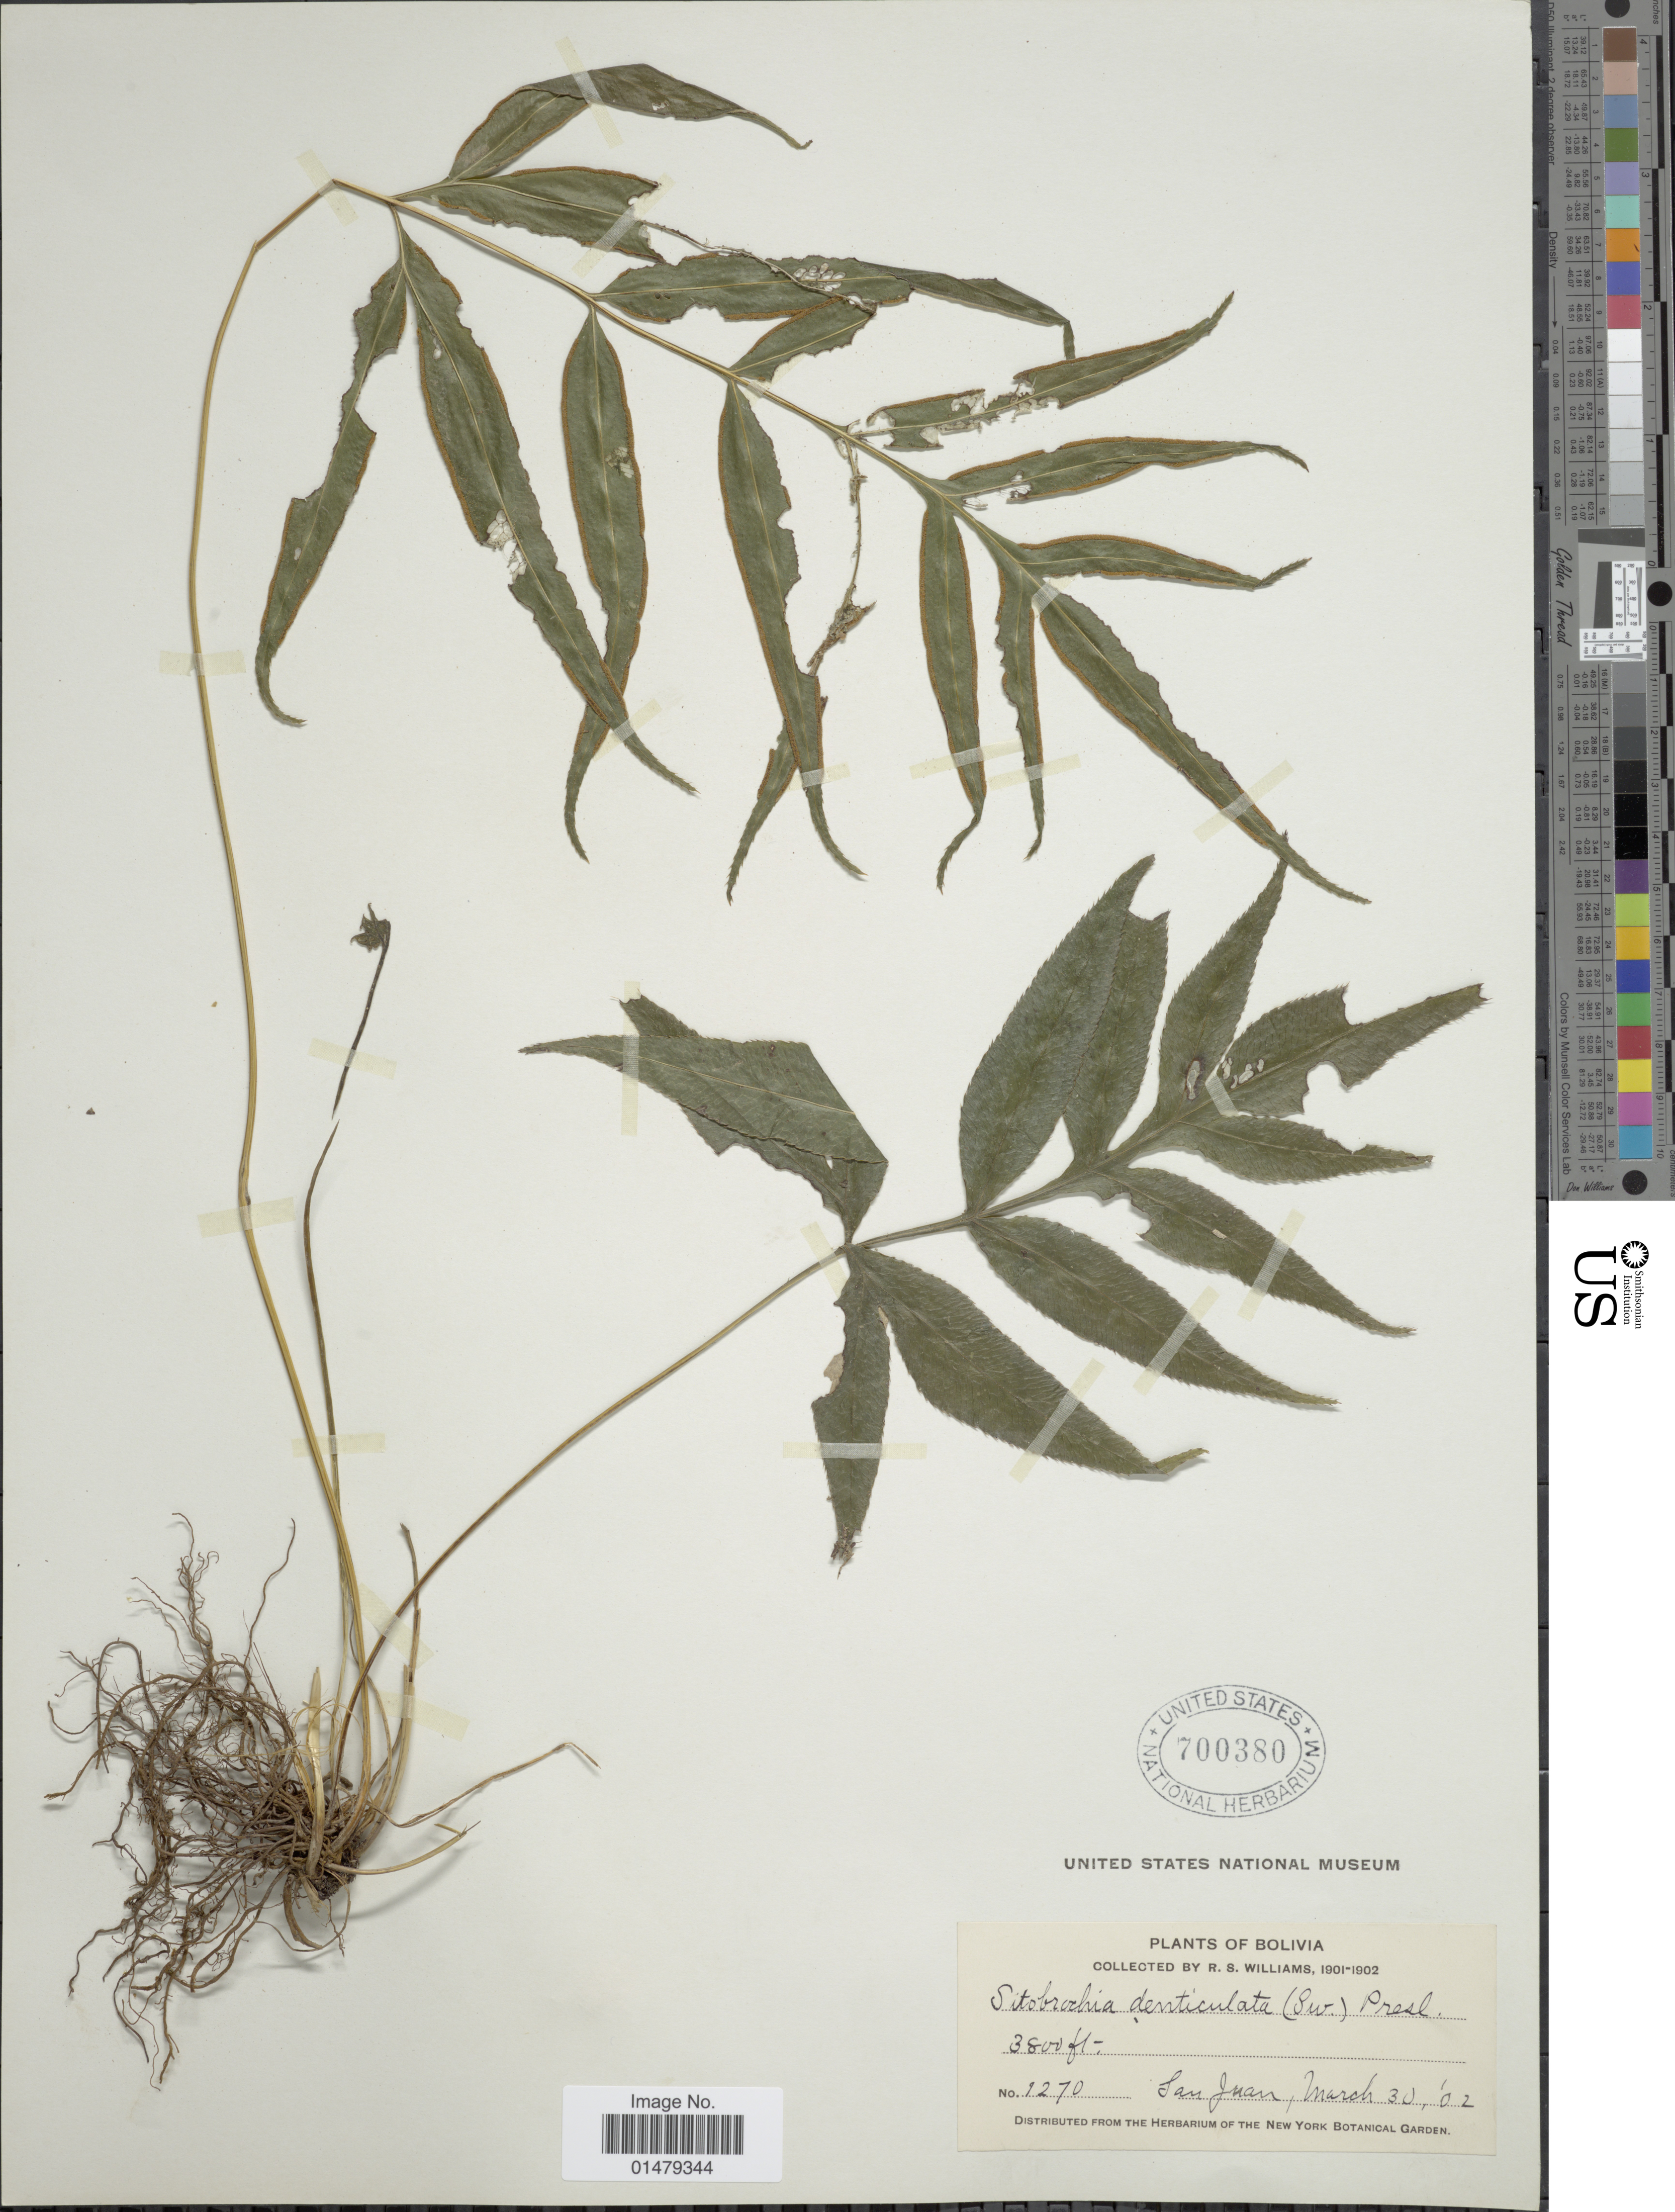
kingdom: Plantae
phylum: Tracheophyta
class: Polypodiopsida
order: Polypodiales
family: Pteridaceae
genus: Pteris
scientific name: Pteris denticulata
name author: Sw.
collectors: R. S. Williams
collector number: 1270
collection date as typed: March 30, 1902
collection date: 1902-03-30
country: Bolivia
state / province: La Paz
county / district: Franz Tamayo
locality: San Juan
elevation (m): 1158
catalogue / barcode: US 700380